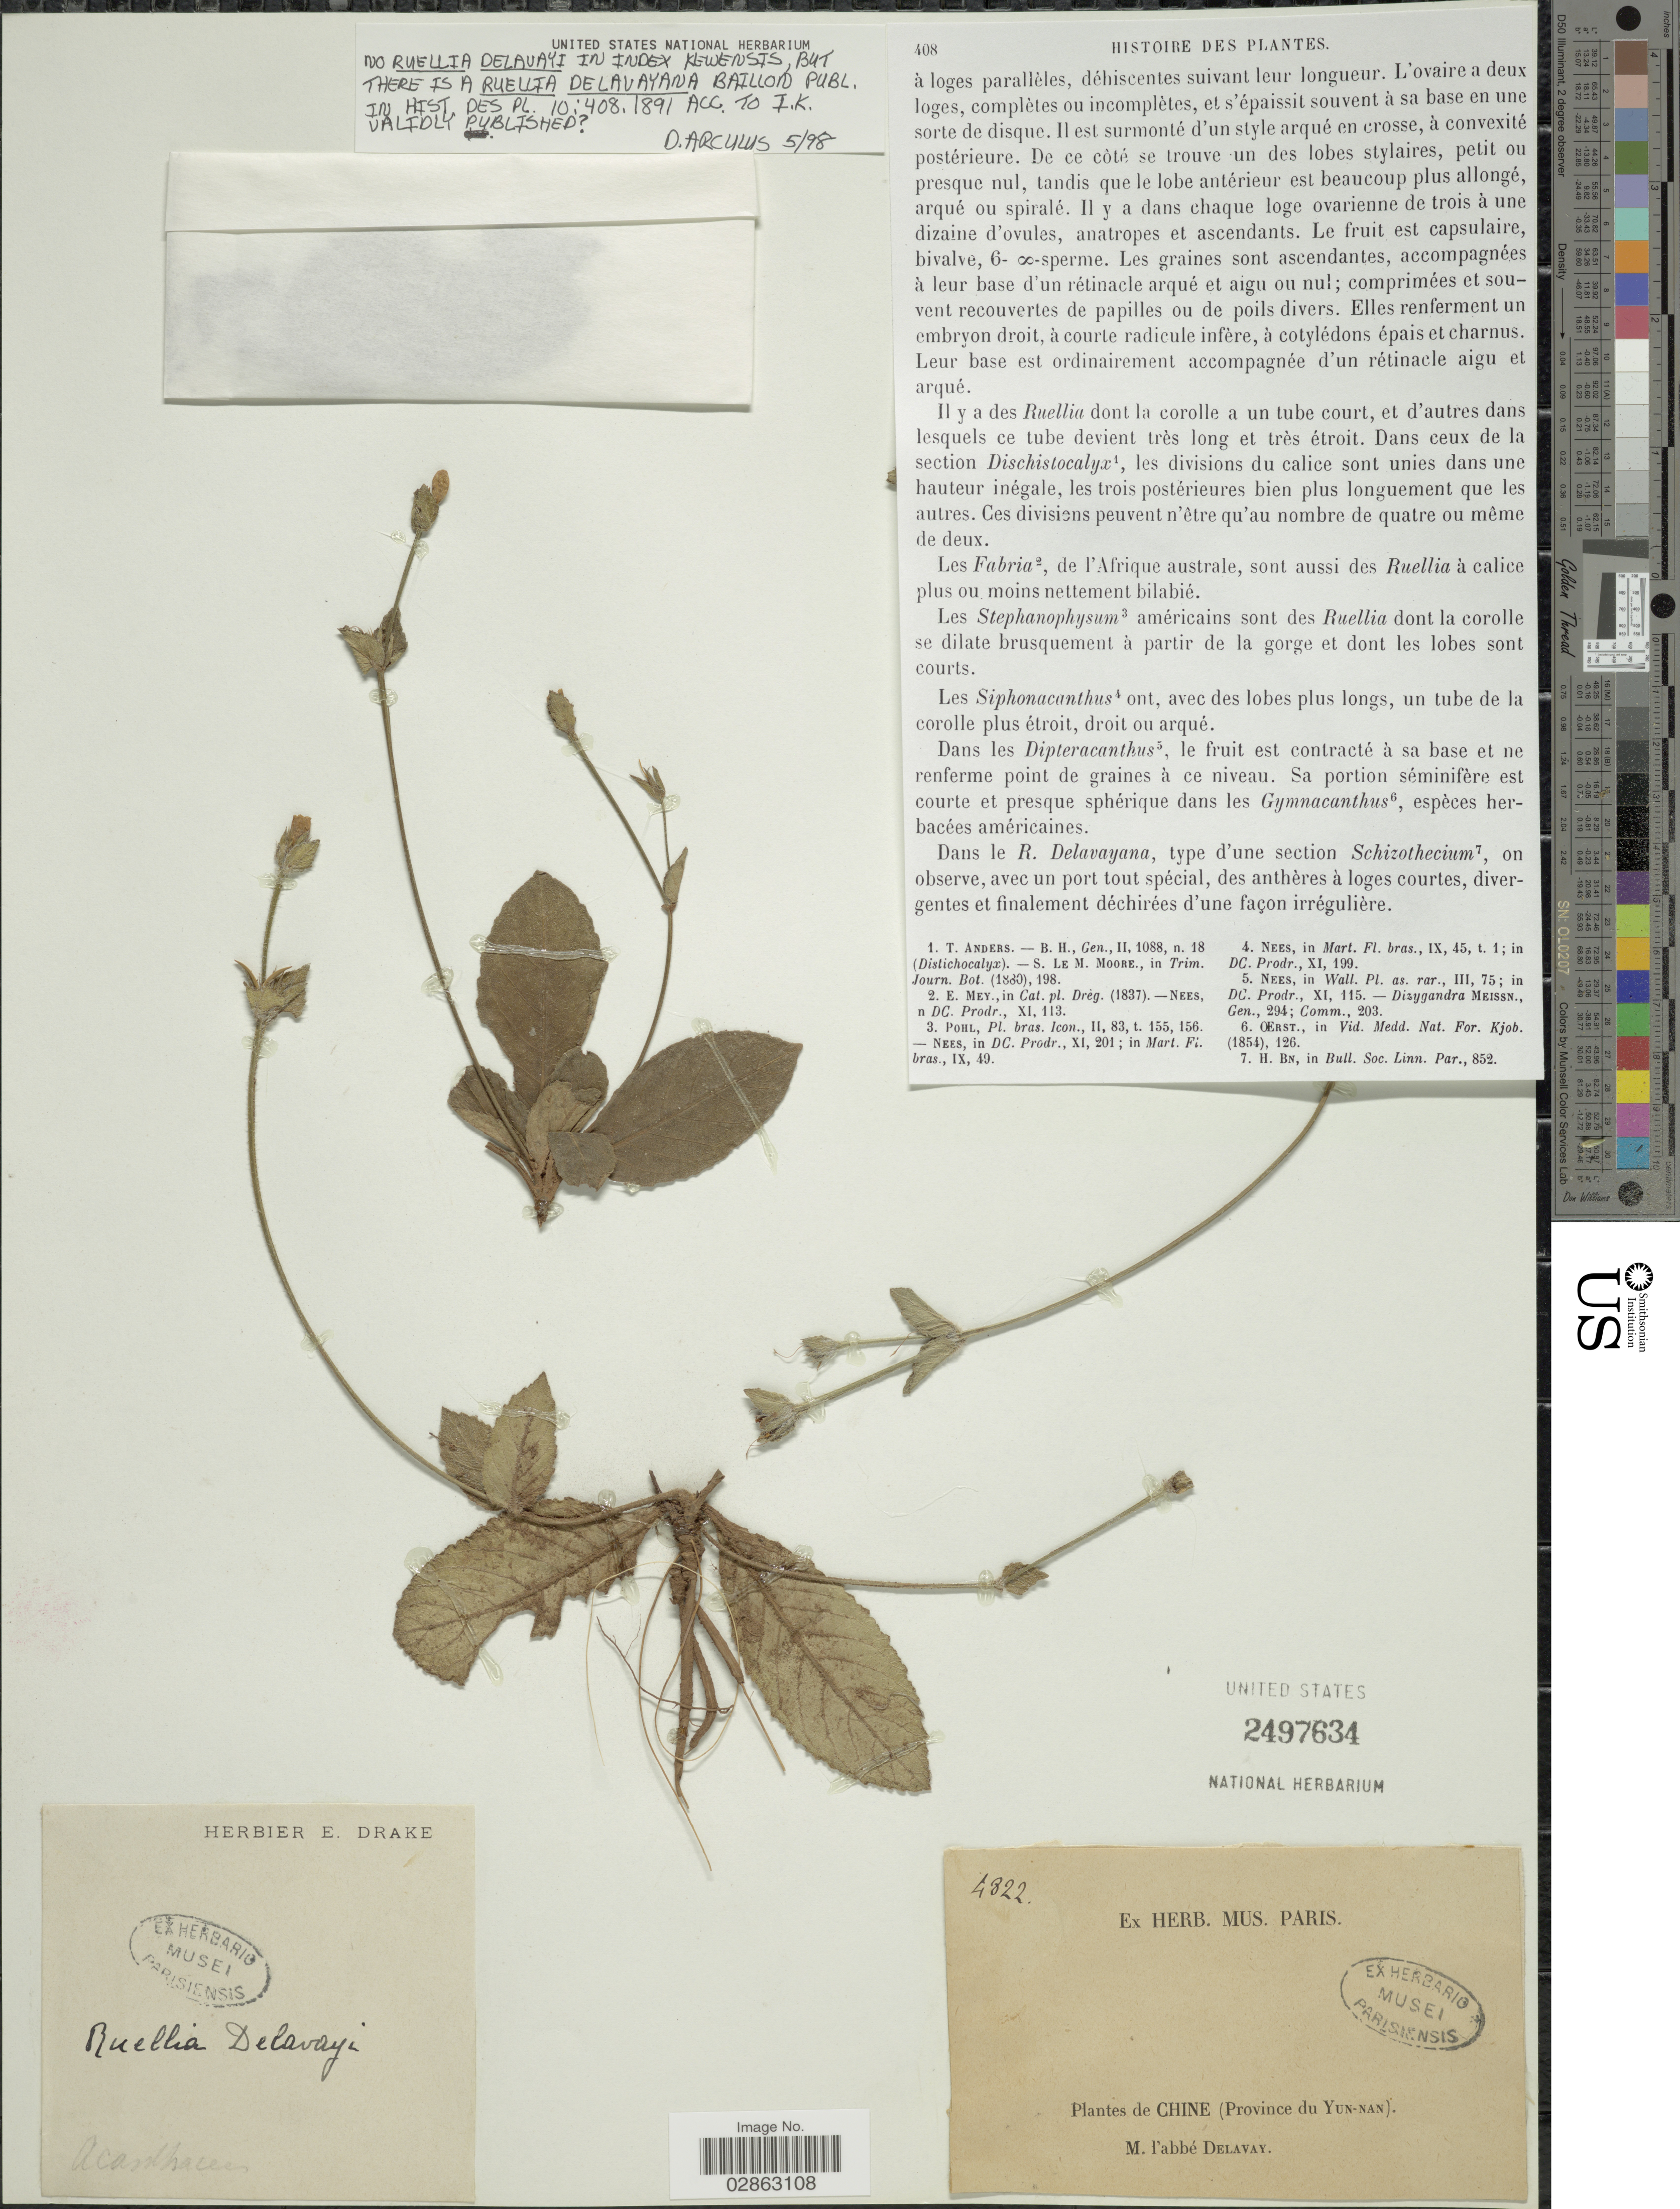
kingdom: Plantae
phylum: Tracheophyta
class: Magnoliopsida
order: Lamiales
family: Acanthaceae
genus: Ruellia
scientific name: Ruellia delavayana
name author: Baill.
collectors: Delavay, --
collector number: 4822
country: China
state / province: Yunnan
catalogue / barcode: US 2497634